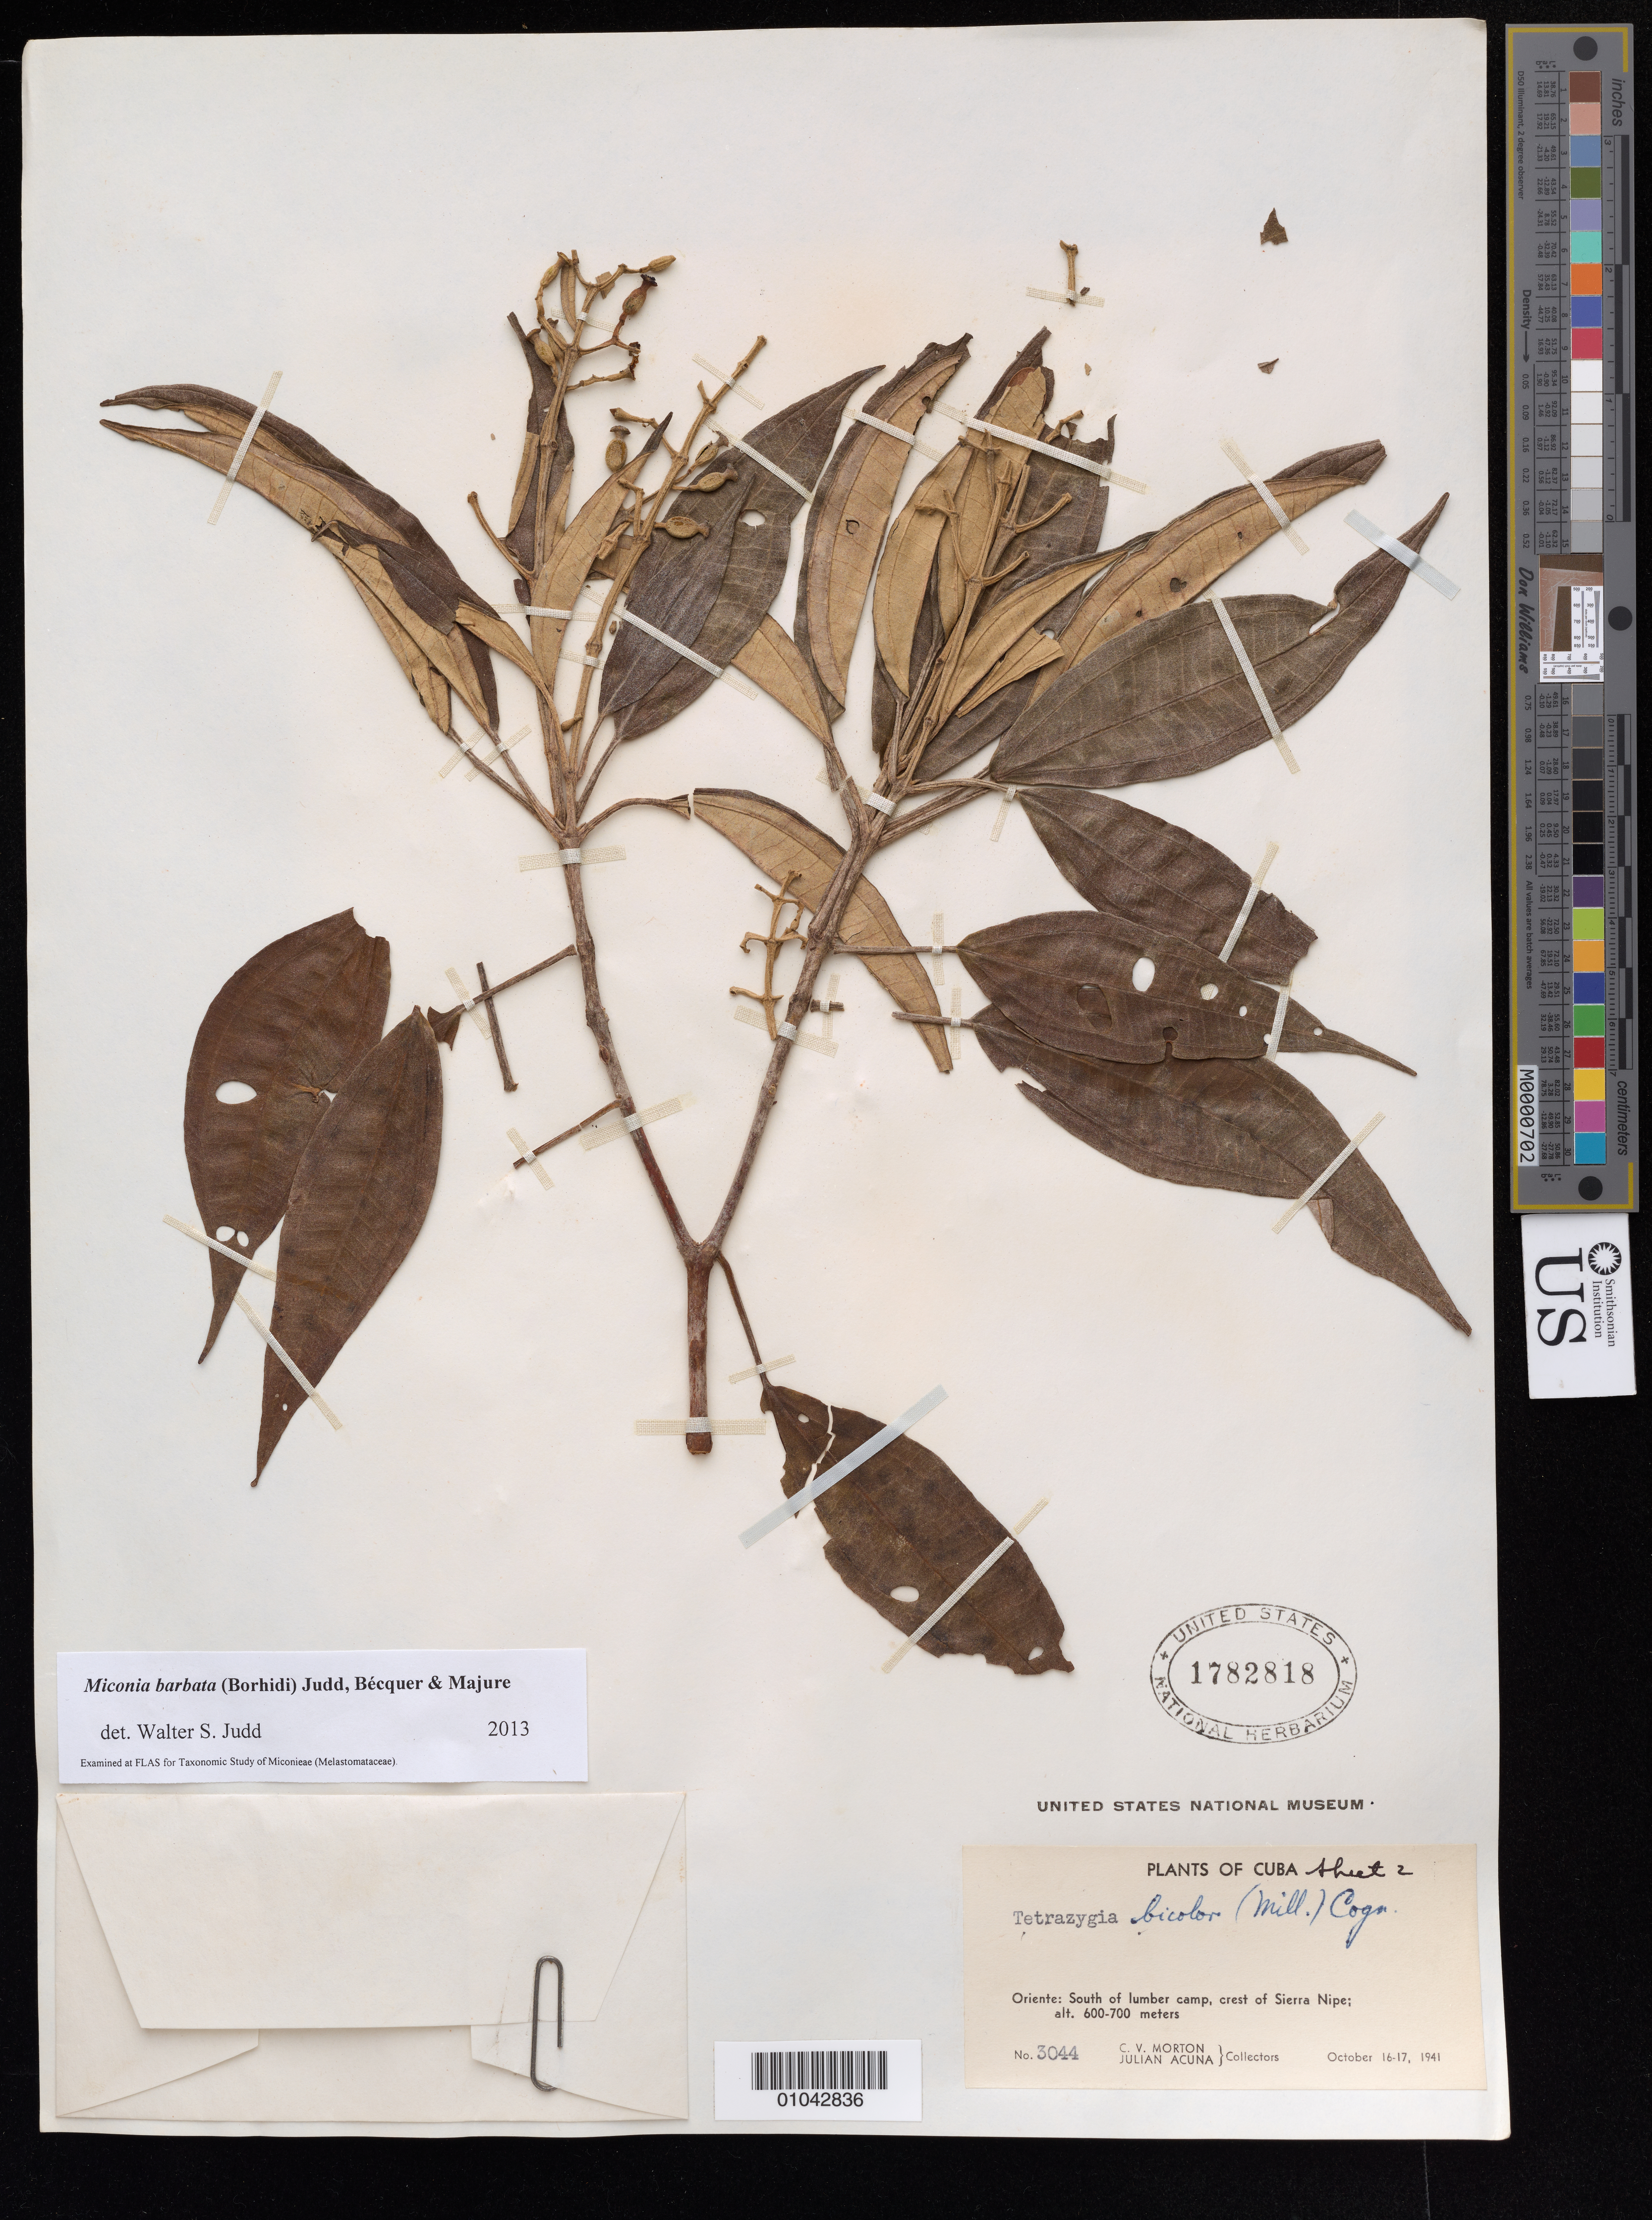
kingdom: Plantae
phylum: Tracheophyta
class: Magnoliopsida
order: Myrtales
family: Melastomataceae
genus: Miconia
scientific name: Miconia barbata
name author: (Borhidi) Judd et al.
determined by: Judd, Walter S.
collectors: C. V. Morton & J. Acuña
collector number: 3044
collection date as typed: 16 Oct 1941 to 17 Oct 1941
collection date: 1941-10-16/1941-10-17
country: Cuba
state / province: Holguín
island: Cuba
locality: Crest of Sierra Nipe, S of lumber camp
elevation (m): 600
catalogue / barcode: US 1782818